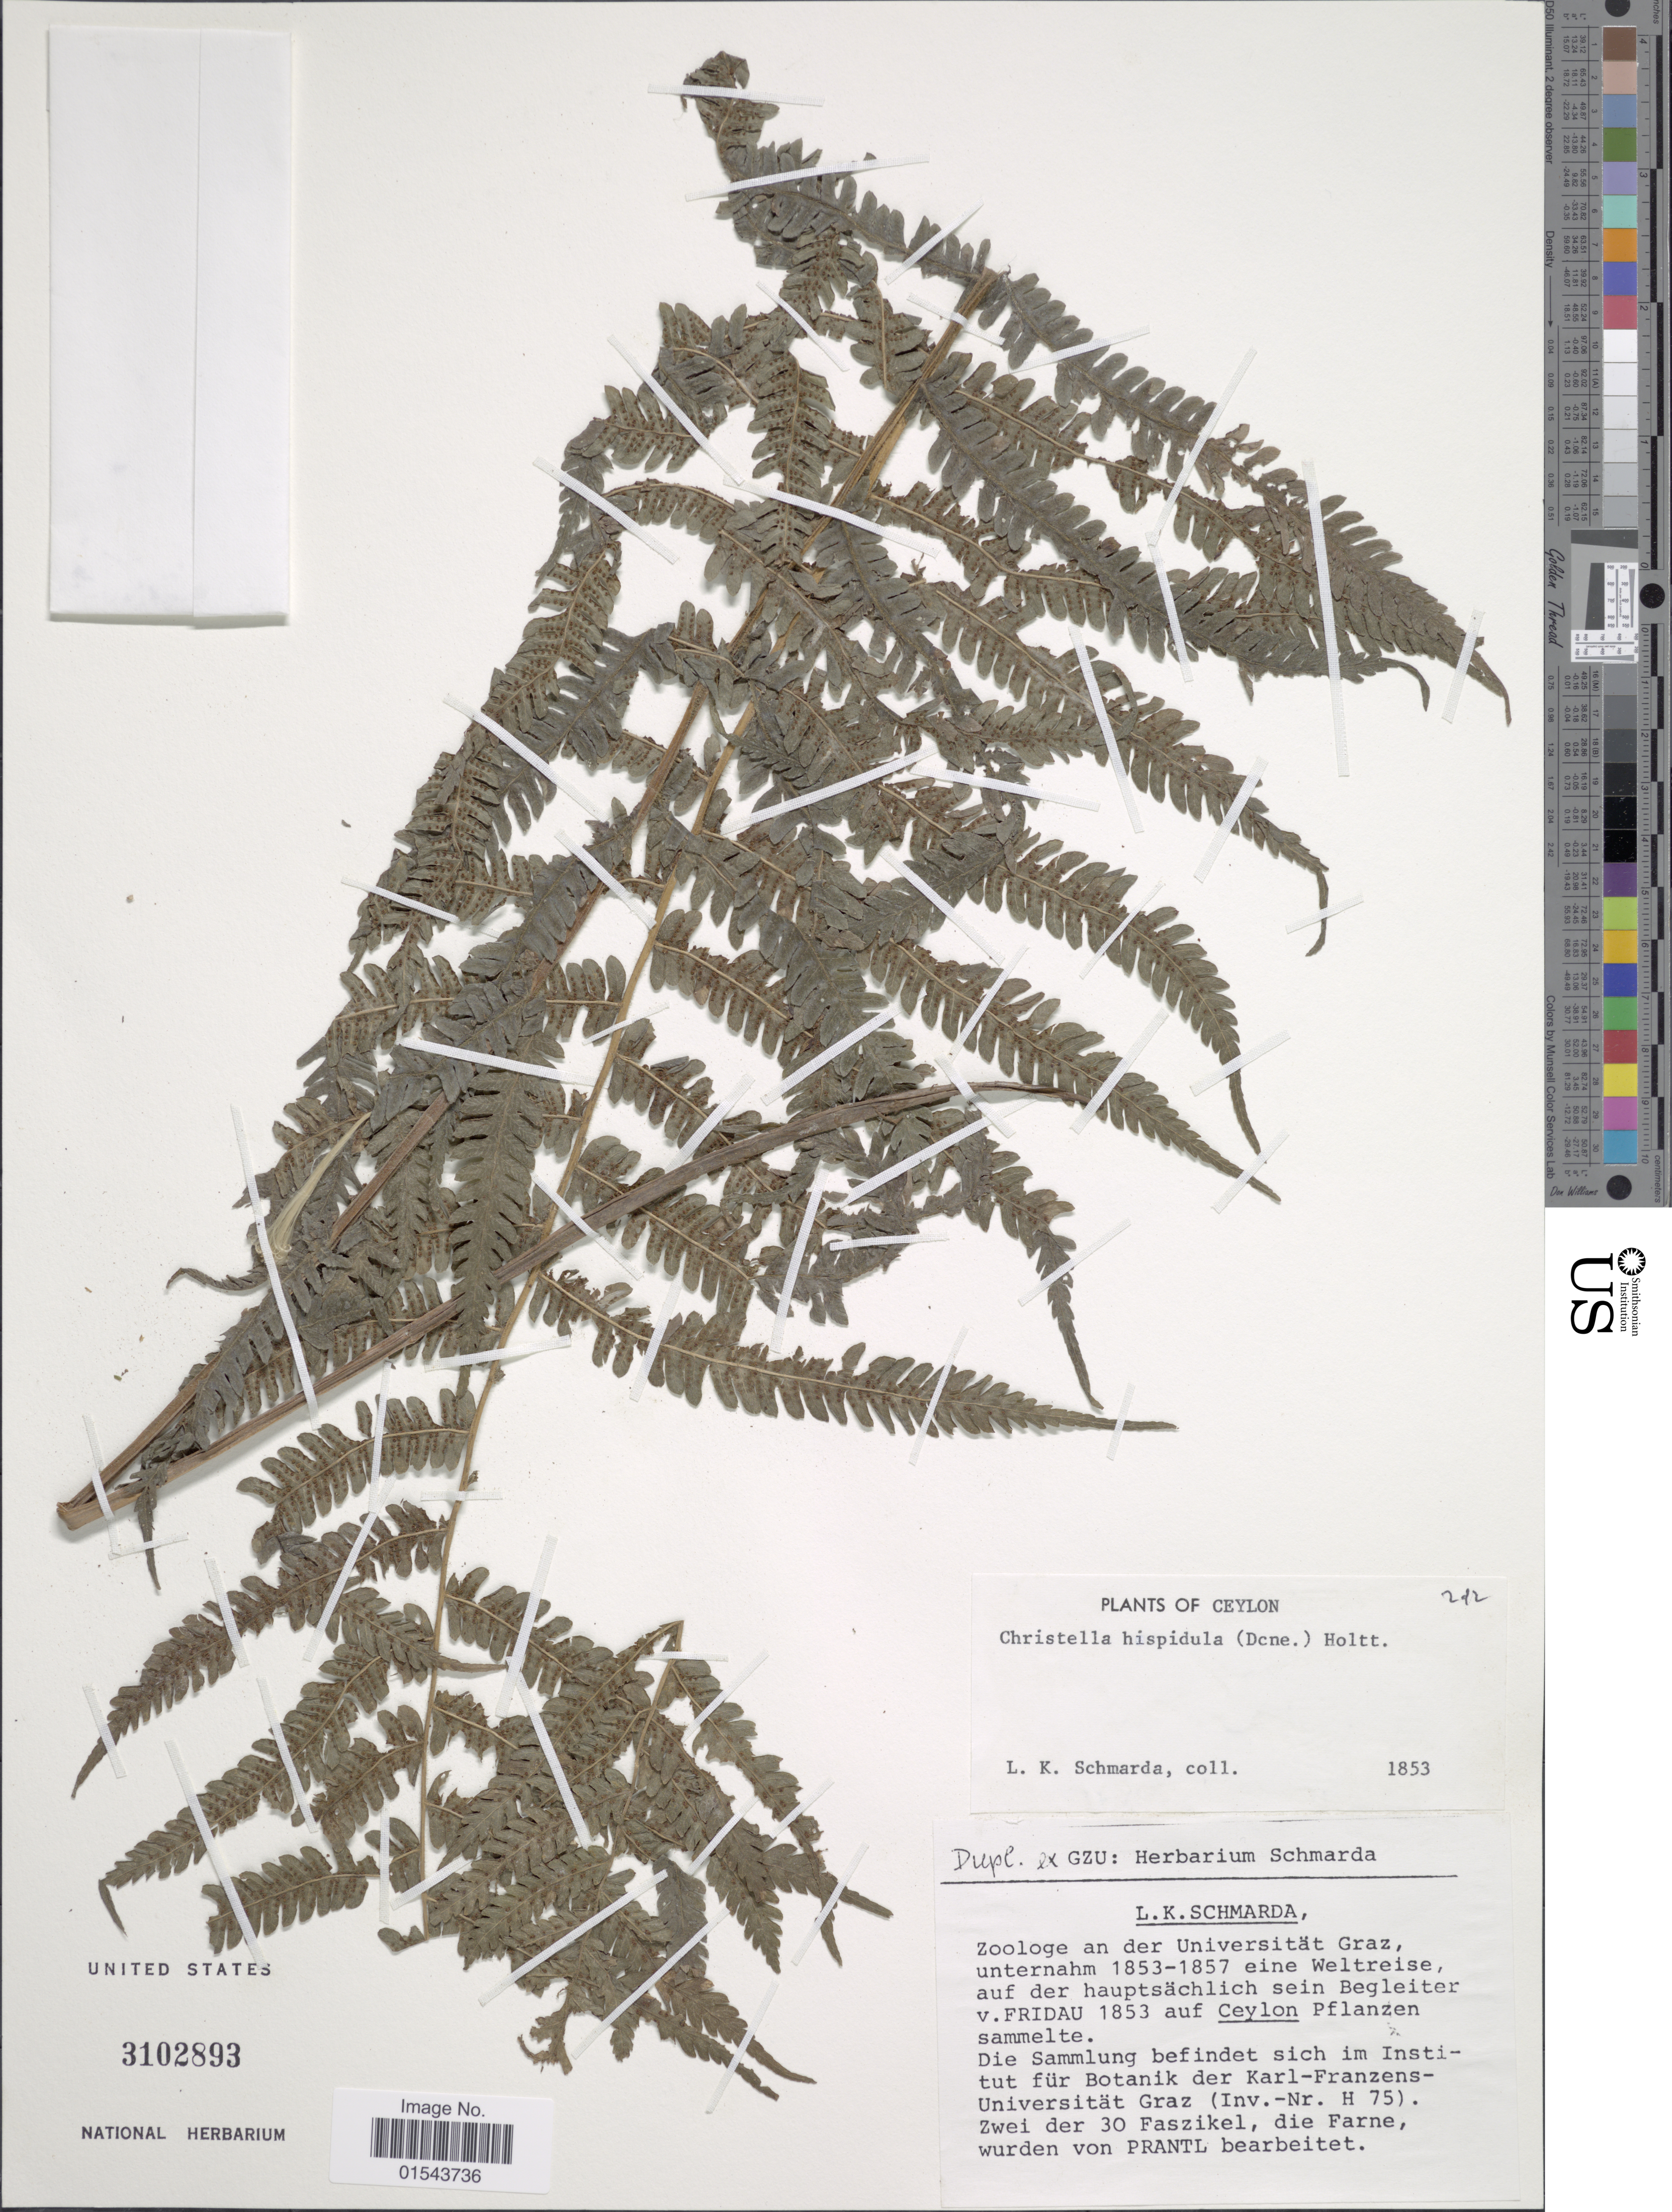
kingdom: Plantae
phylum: Tracheophyta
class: Polypodiopsida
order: Polypodiales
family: Thelypteridaceae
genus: Christella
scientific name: Christella hispidula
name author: (Decne.) Holttum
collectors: L. Schmarda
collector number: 292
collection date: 1853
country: Sri Lanka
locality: Ceylon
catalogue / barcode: US 3102893